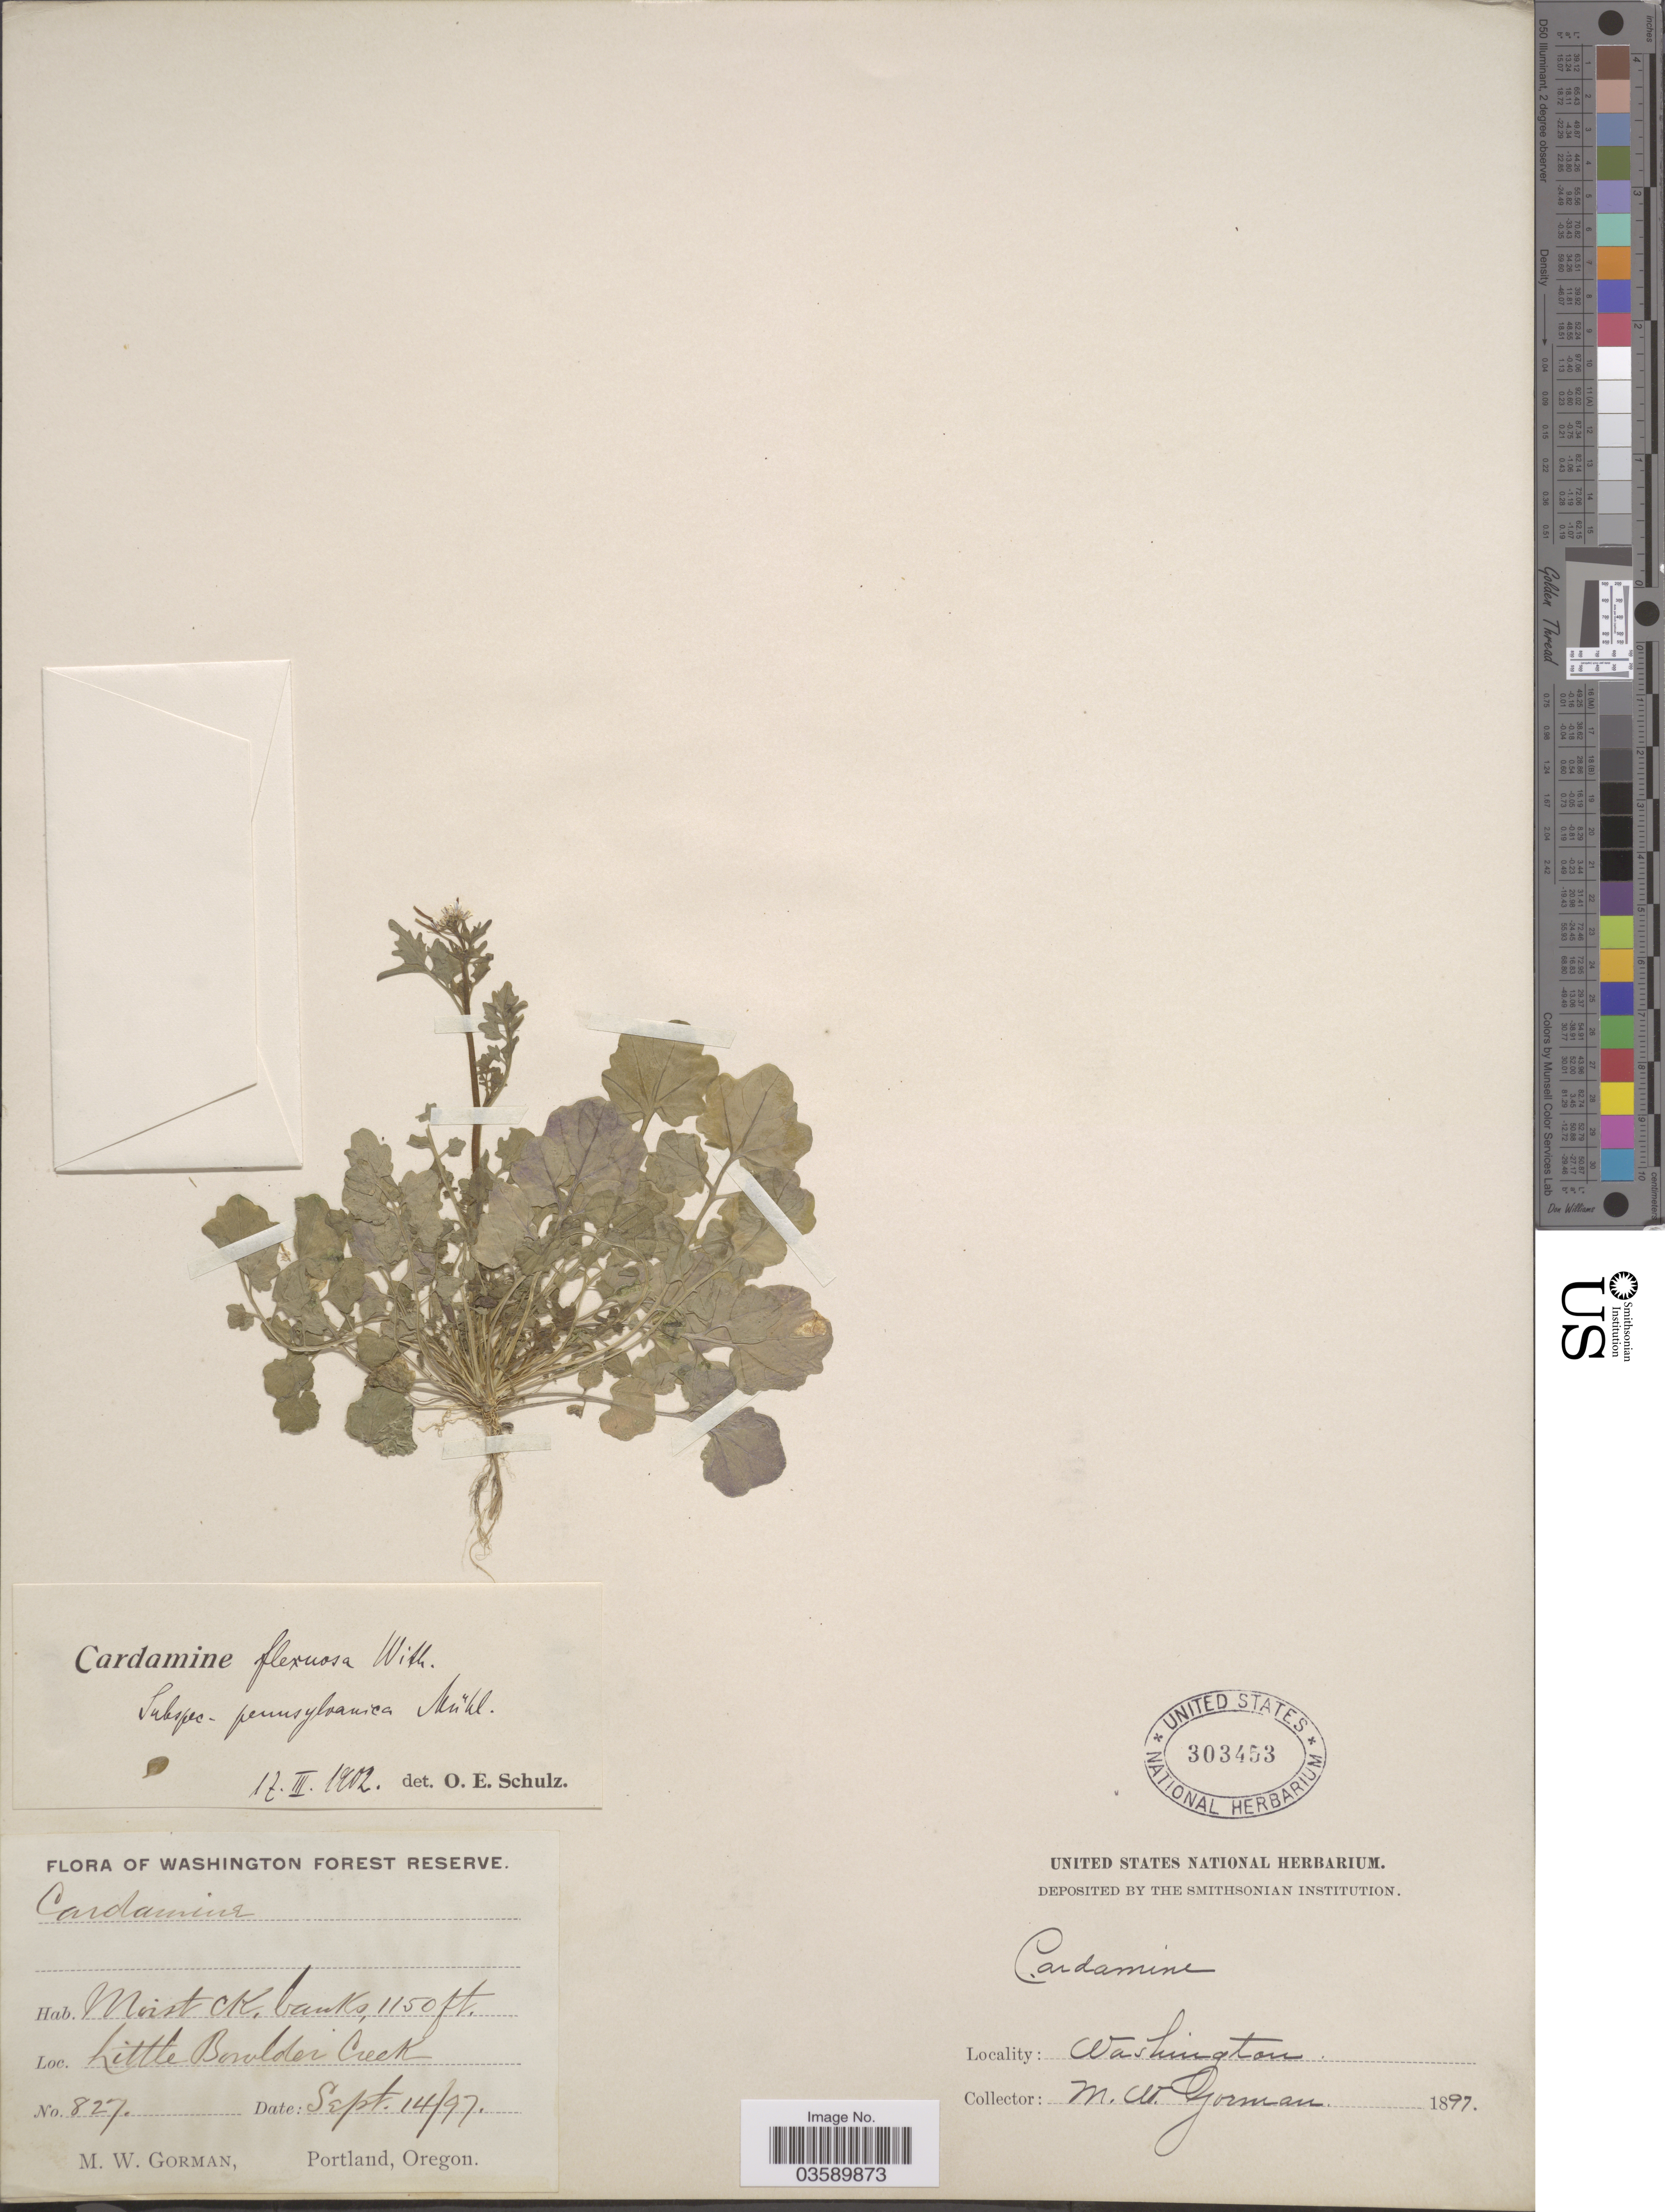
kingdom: Plantae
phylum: Tracheophyta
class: Magnoliopsida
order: Brassicales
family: Brassicaceae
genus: Cardamine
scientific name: Cardamine pensylvanica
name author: Muhl. ex Willd.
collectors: M. W. Gorman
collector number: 827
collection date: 1897-09-14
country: United States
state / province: Washington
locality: Washington Forest Reserve. Little Bowlder Creek.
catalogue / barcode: US 303453